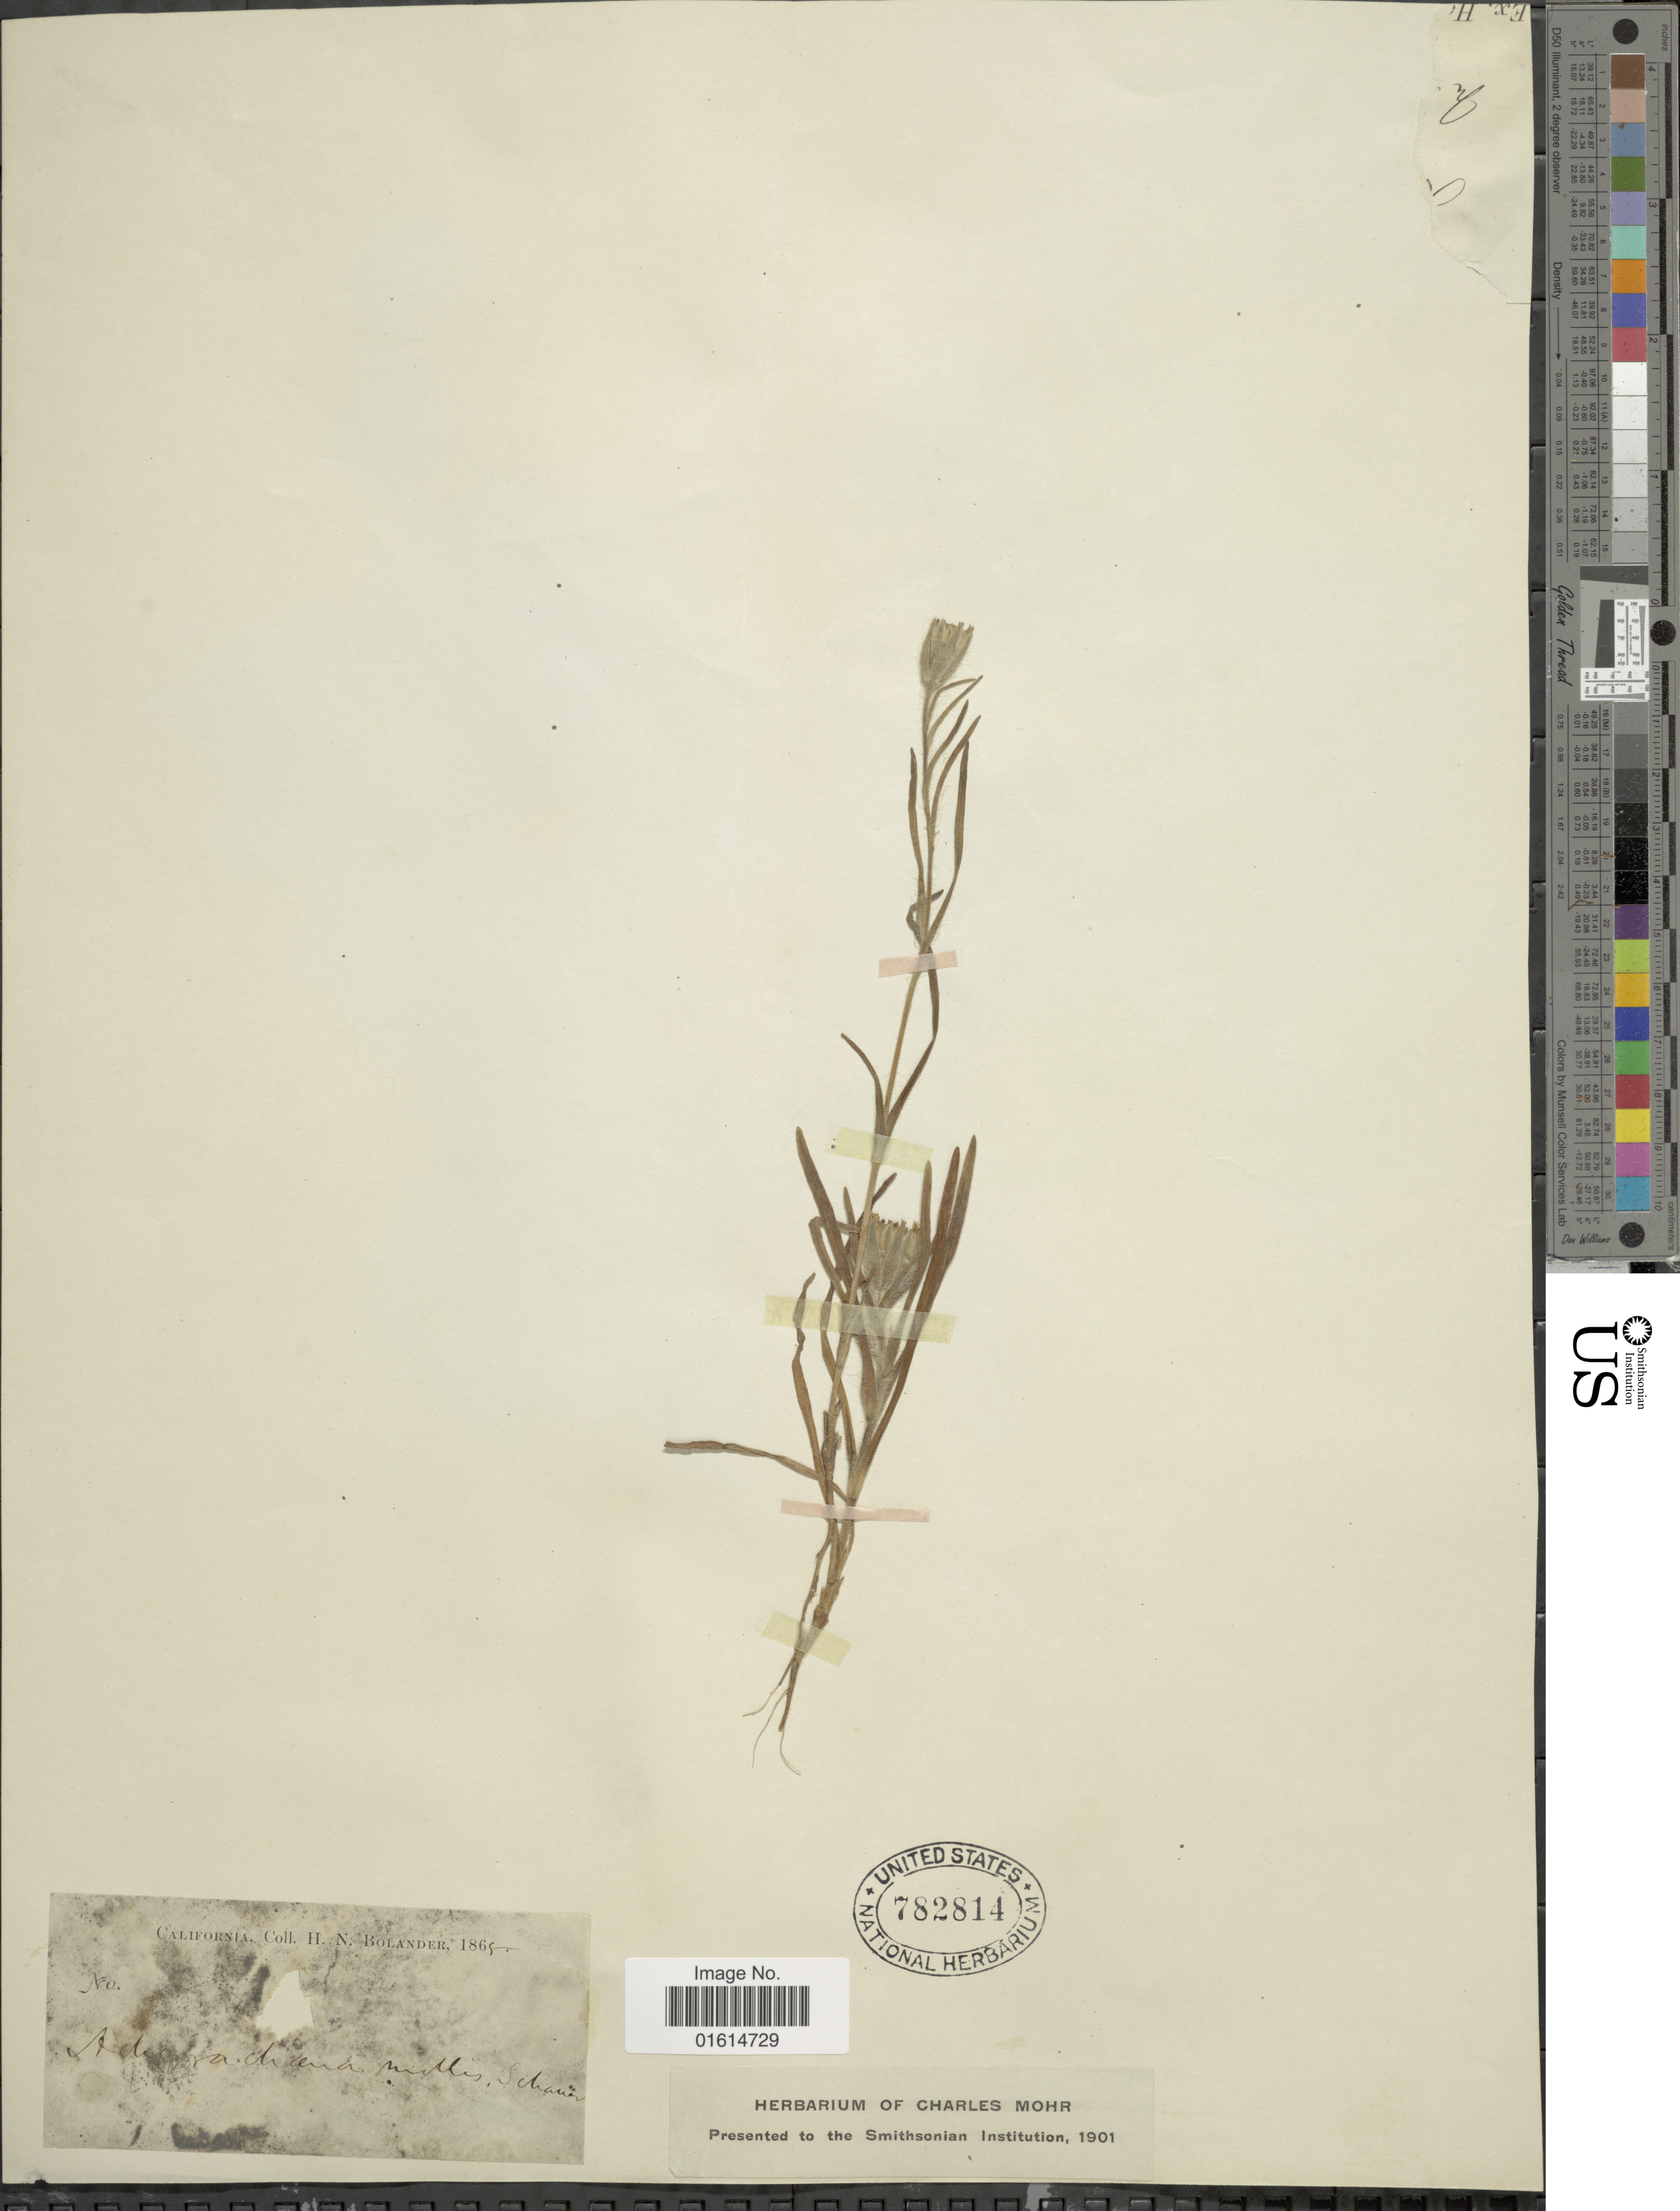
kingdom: Plantae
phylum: Tracheophyta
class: Magnoliopsida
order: Asterales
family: Asteraceae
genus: Achyrachaena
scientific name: Achyrachaena mollis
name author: Schauer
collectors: H. Bolander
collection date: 1865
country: United States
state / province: California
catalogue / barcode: US 782814